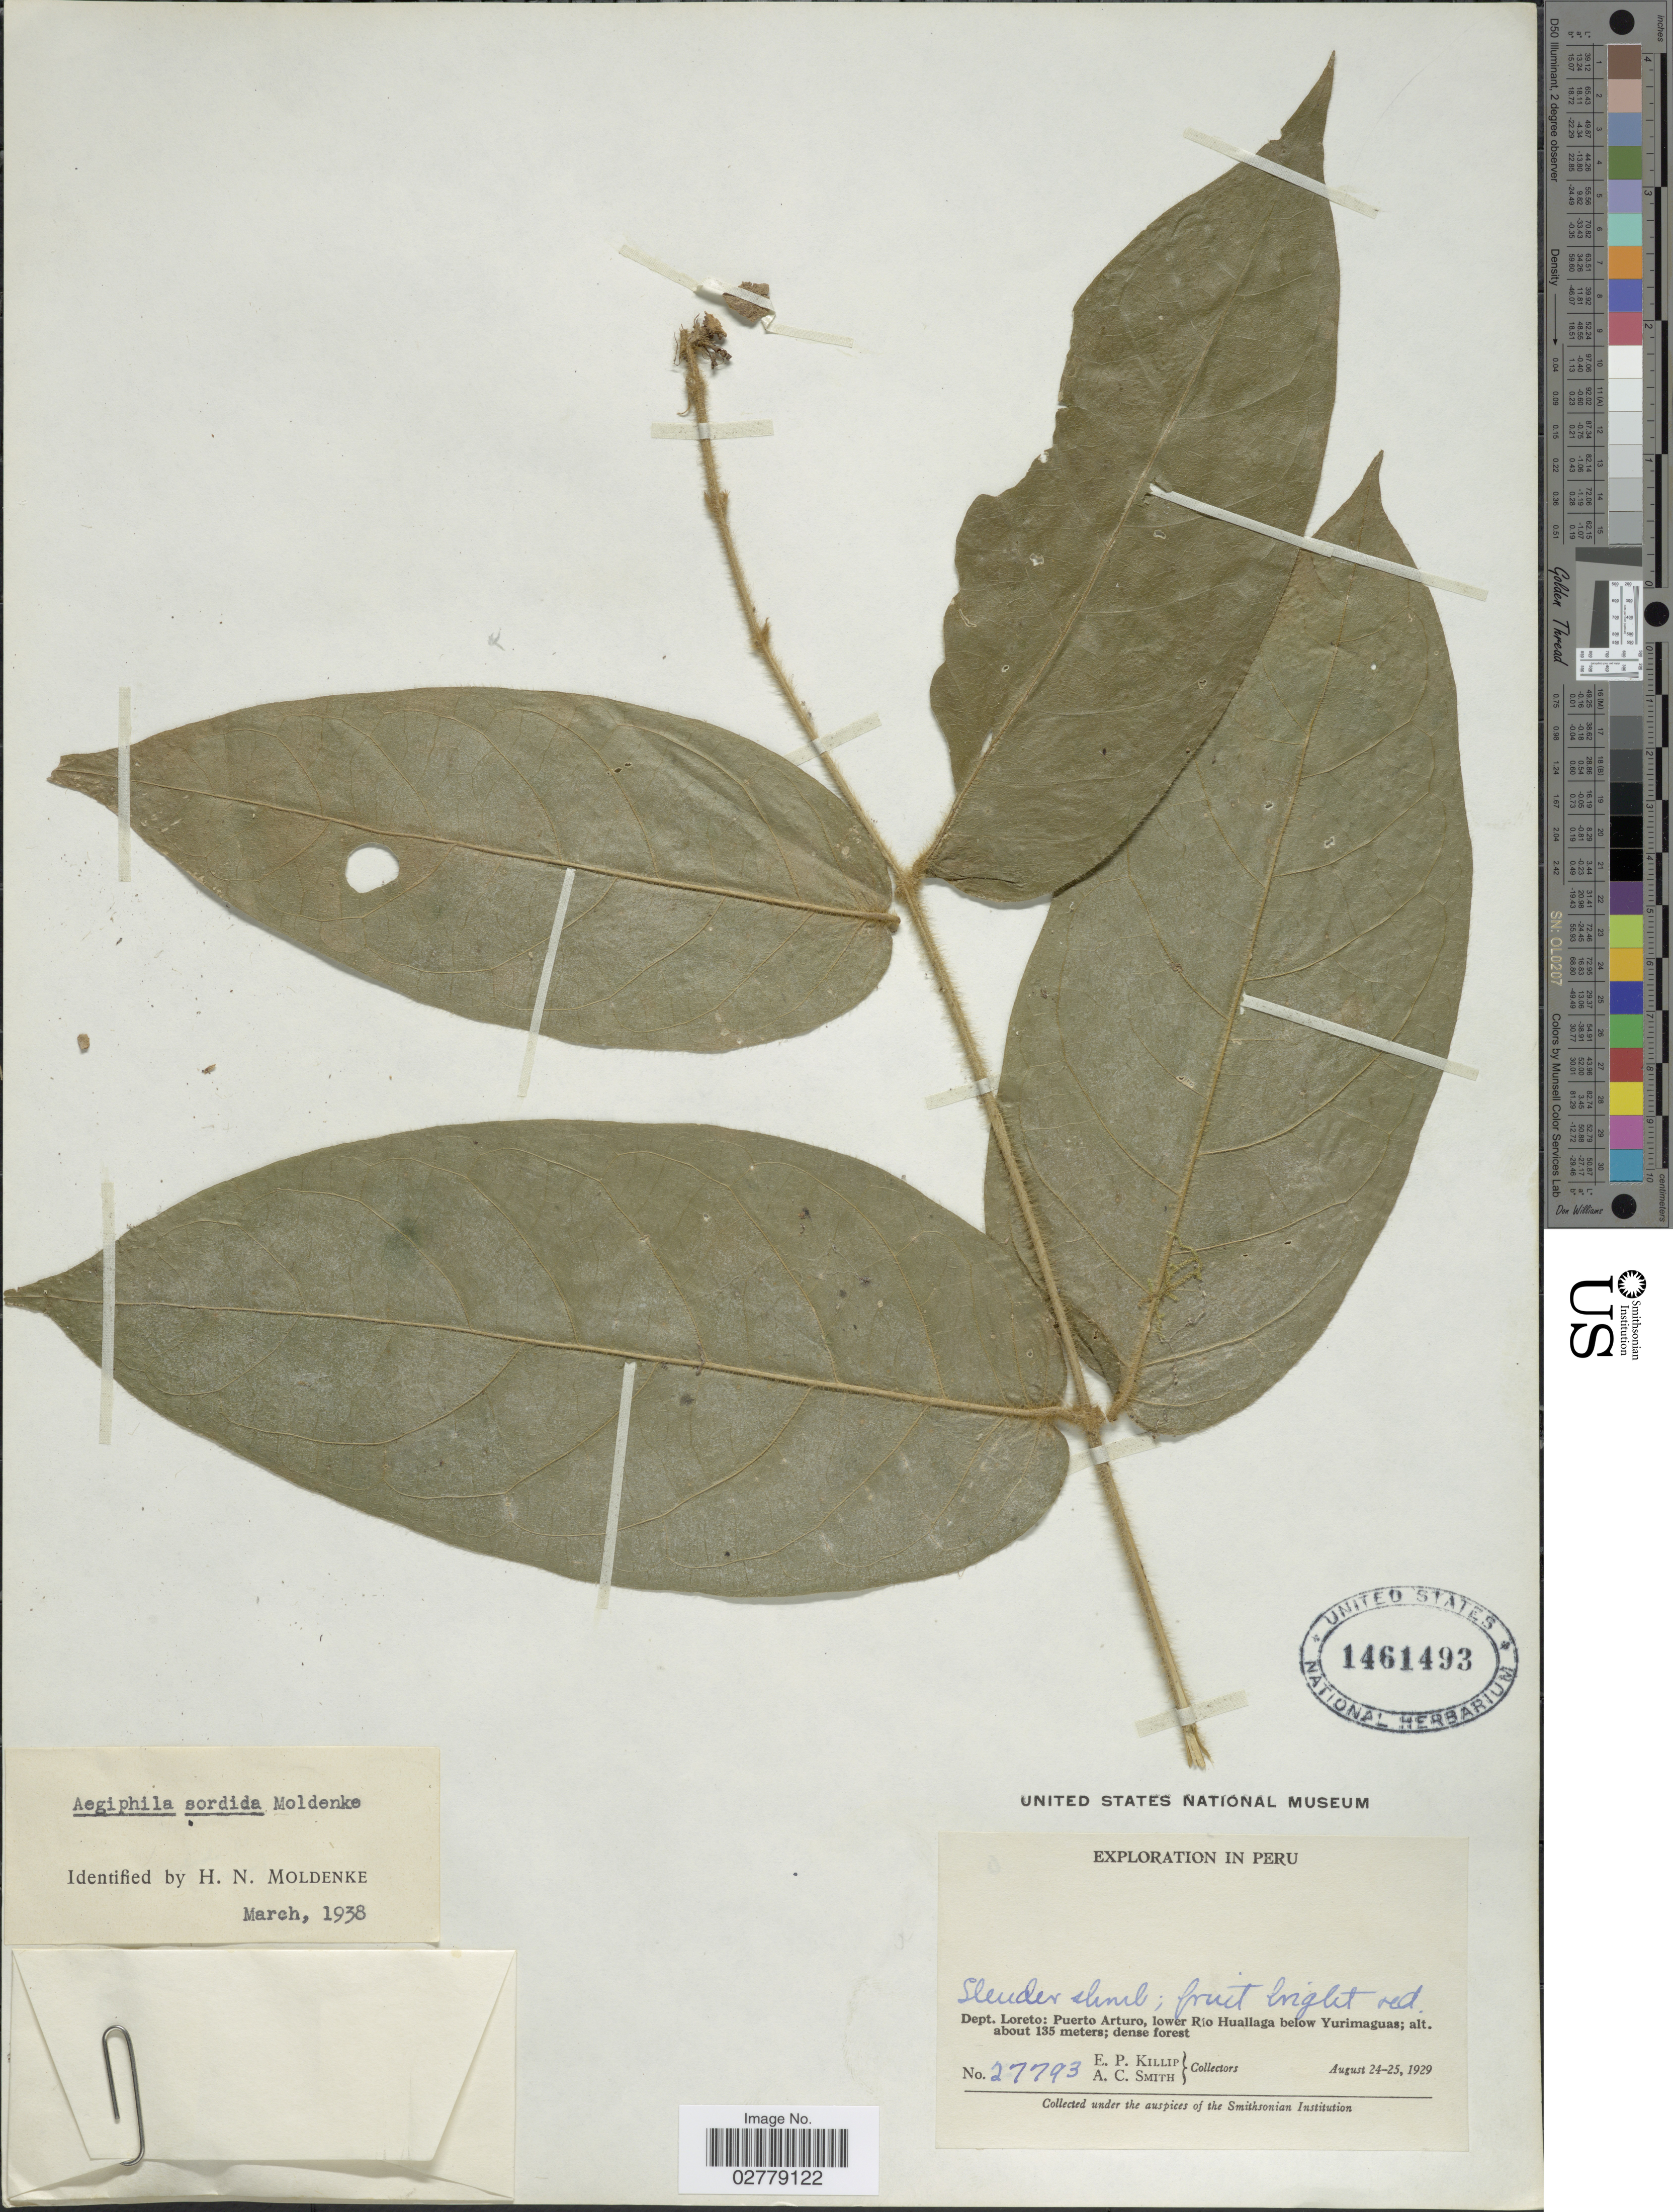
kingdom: Plantae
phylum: Tracheophyta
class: Magnoliopsida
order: Lamiales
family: Lamiaceae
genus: Aegiphila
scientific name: Aegiphila sordida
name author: Moldenke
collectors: E. P. Killip & A. C. Smith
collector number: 27793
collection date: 1929-08-24/1929-08-25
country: Peru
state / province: Loreto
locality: Dept. Loreto, Puerto Arturo, lower Rio Huallaga below Yurimaguas.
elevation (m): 135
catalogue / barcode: US 1461493